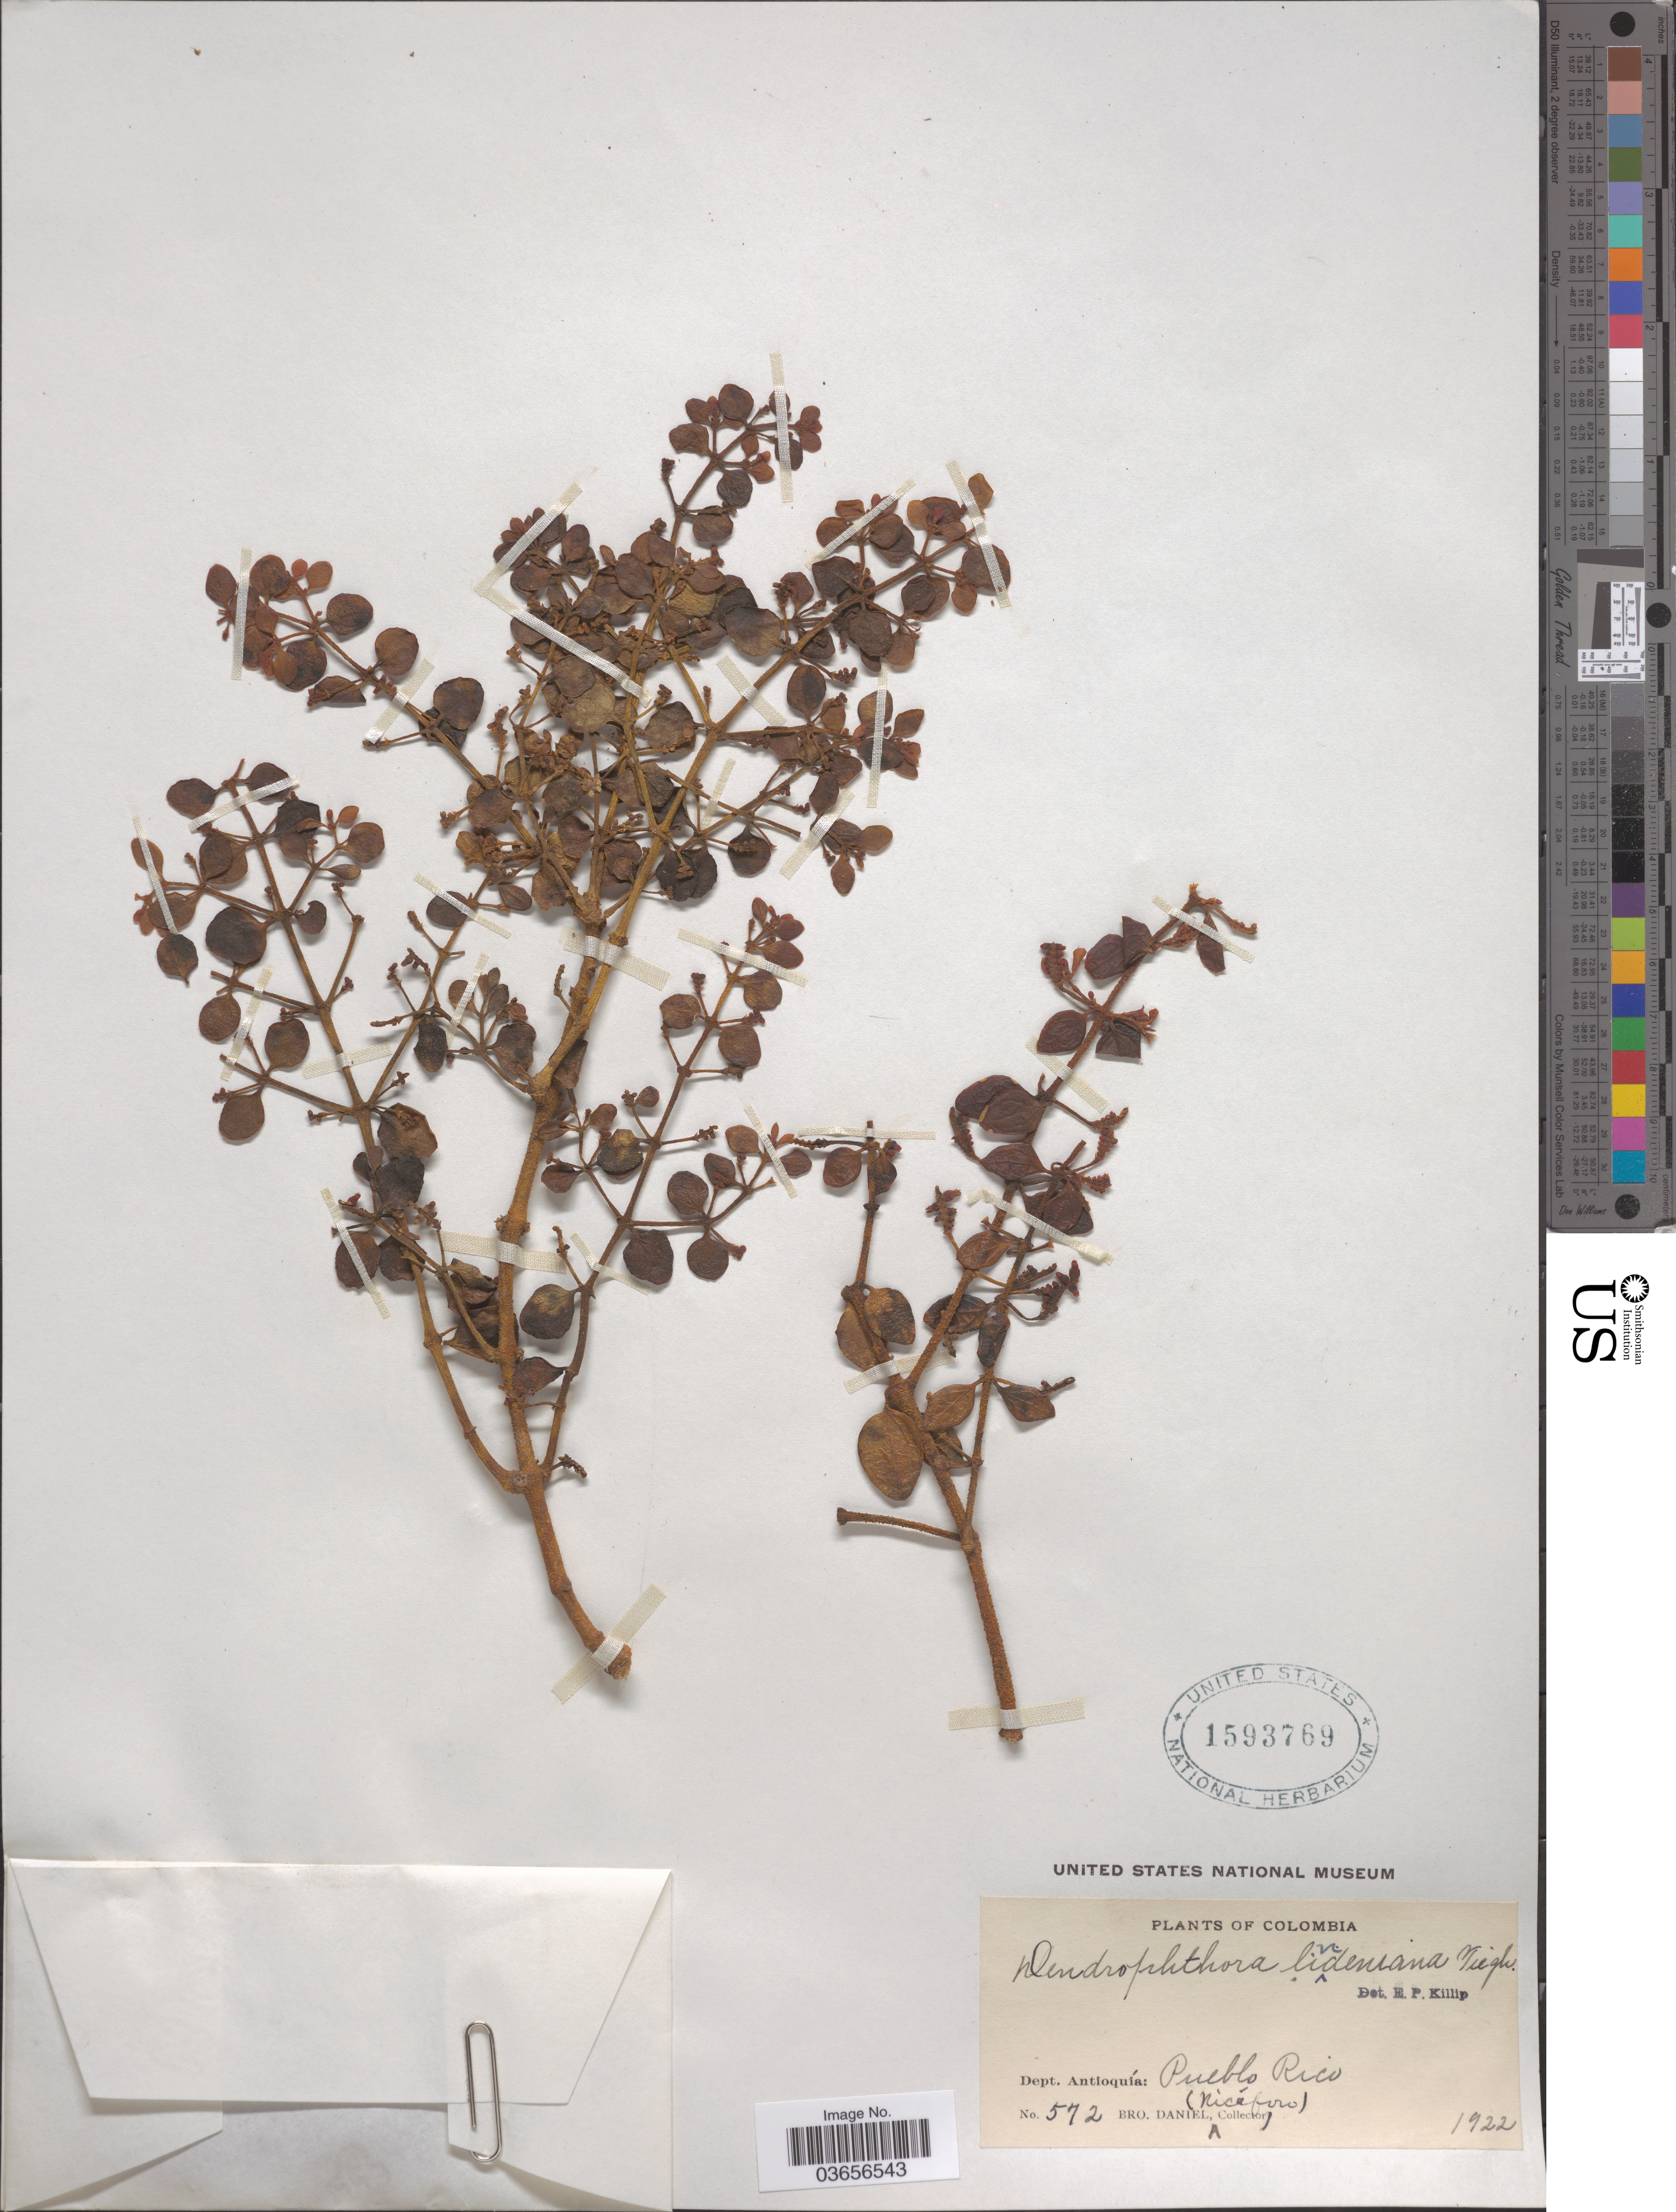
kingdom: Plantae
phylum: Tracheophyta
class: Magnoliopsida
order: Santalales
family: Viscaceae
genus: Dendrophthora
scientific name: Dendrophthora lindeniana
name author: Tiegh.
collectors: Bro. Daniel & Nicéforo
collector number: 572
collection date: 1922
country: Colombia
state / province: Antioquia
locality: Dept. Antioquiá: Pueblo Rico.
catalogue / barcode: US 1593769